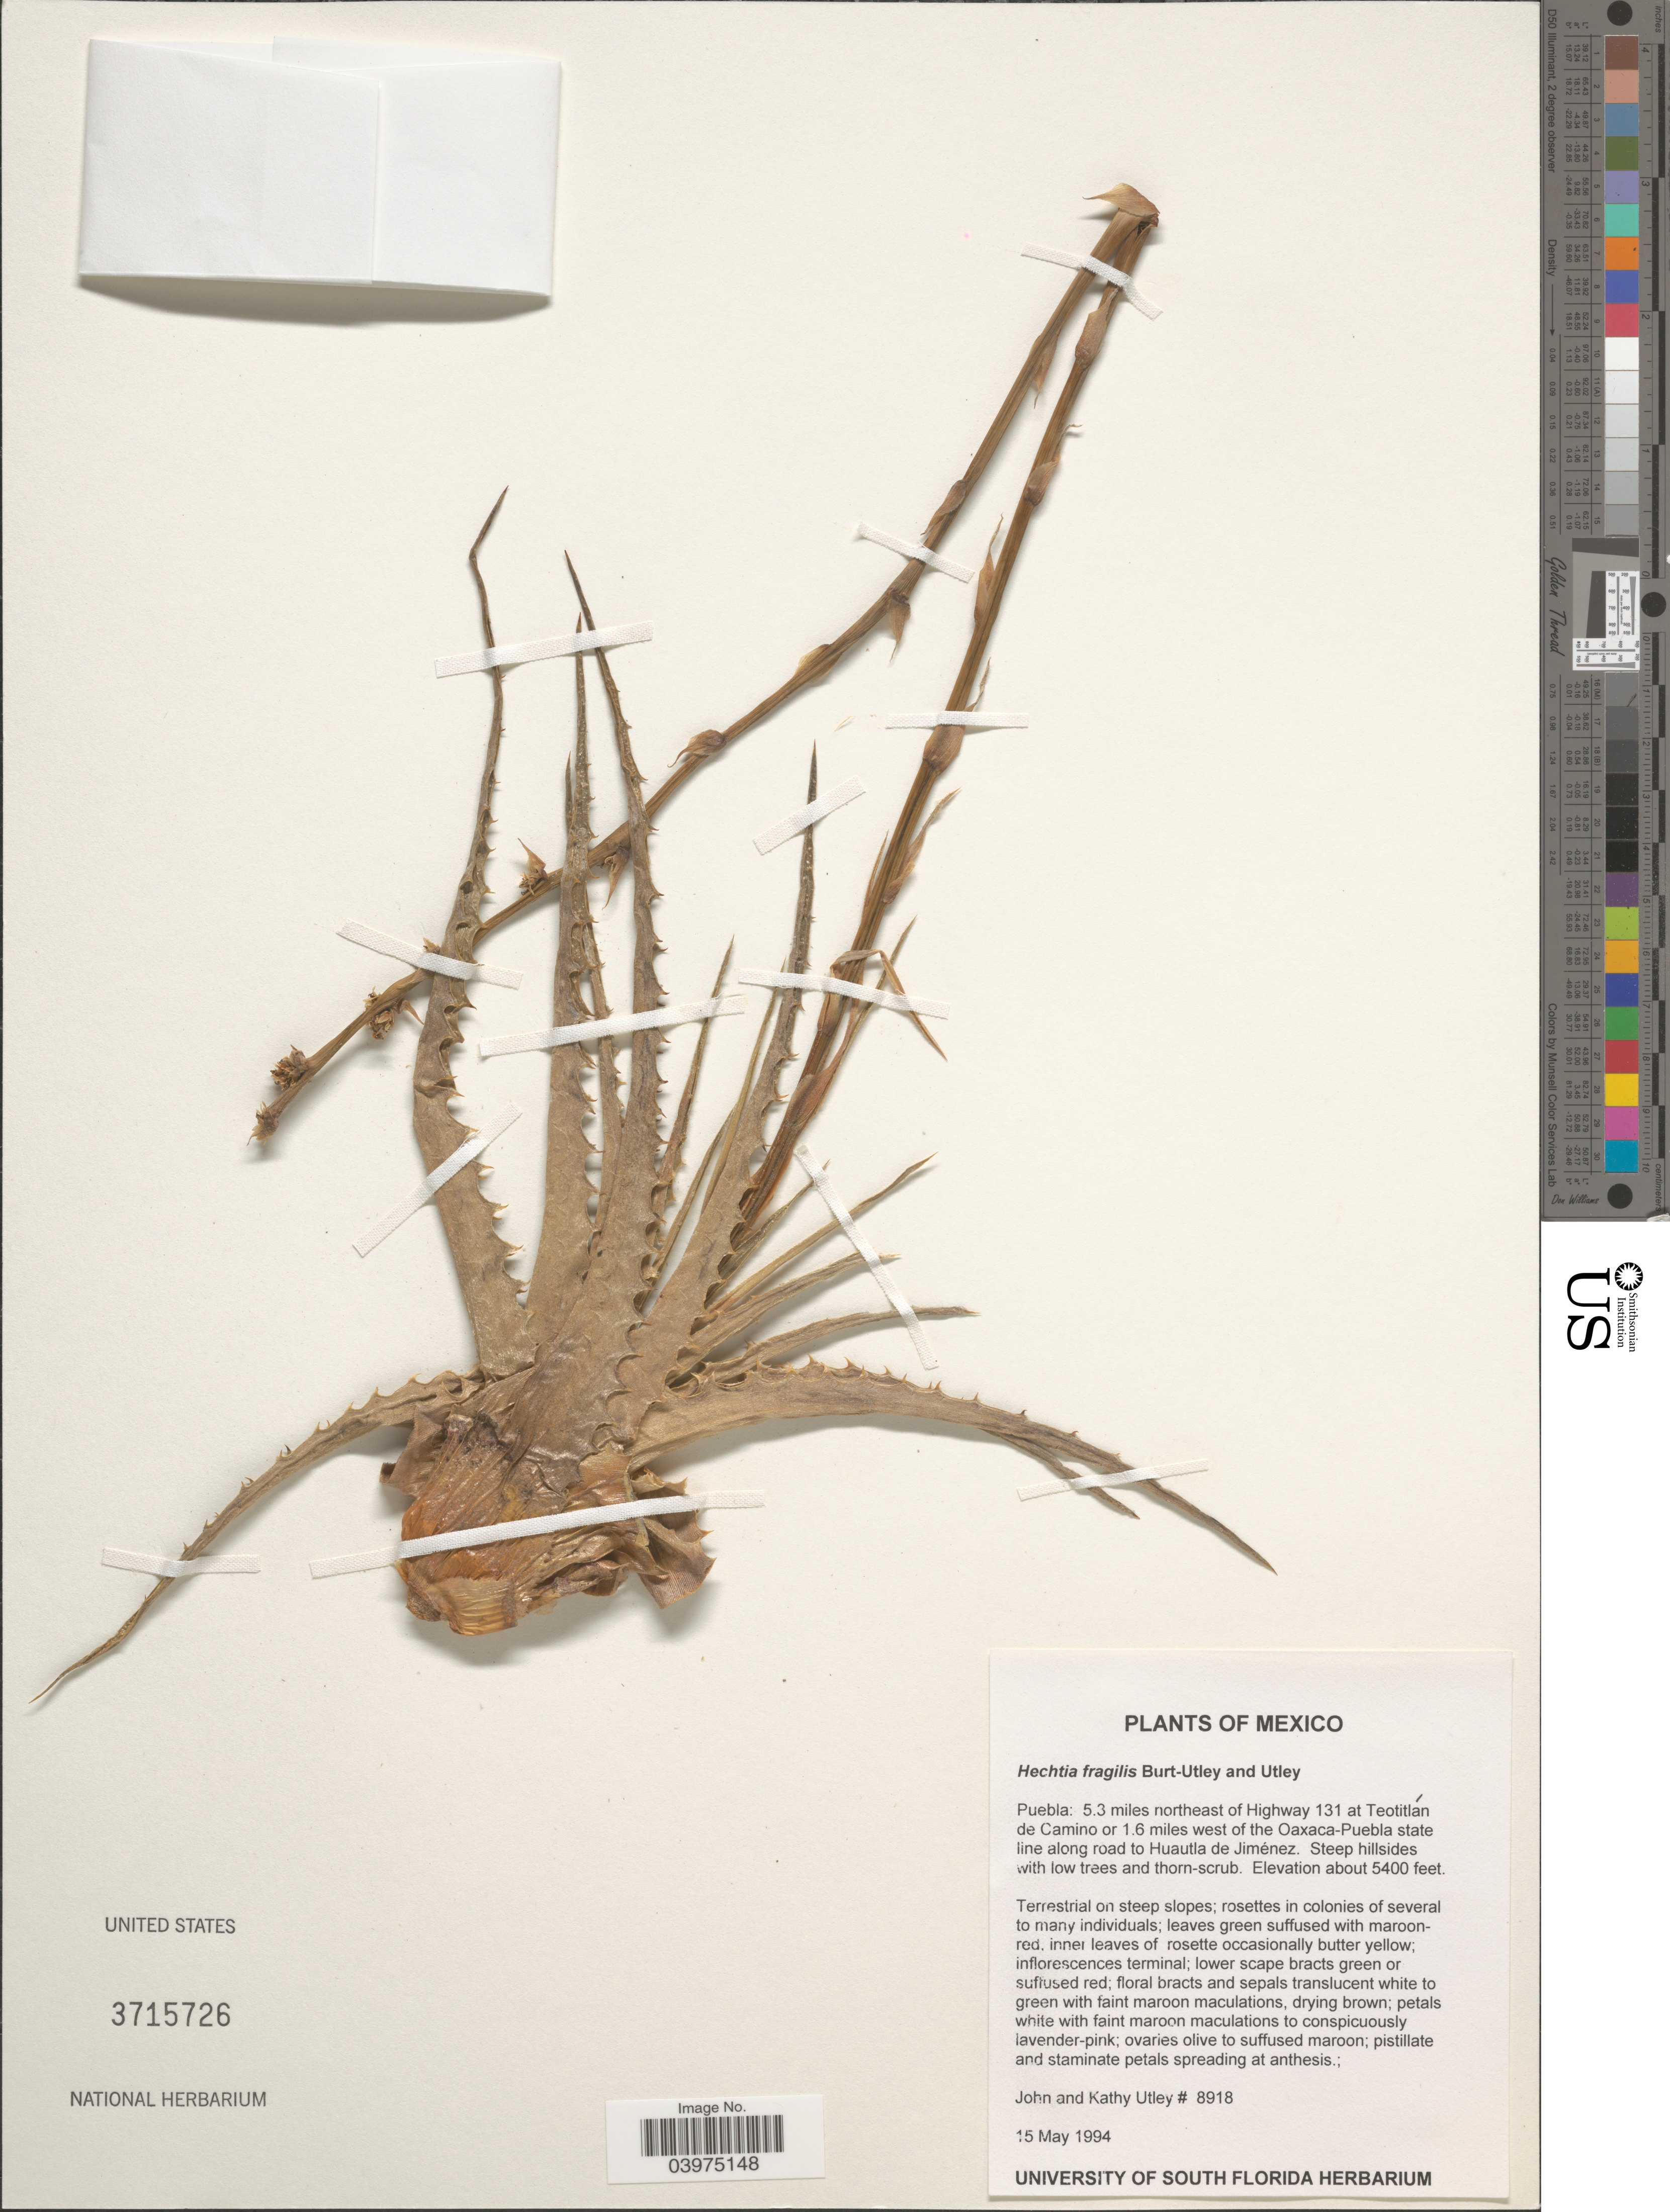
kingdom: Plantae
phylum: Tracheophyta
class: Liliopsida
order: Poales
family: Bromeliaceae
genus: Hechtia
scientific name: Hechtia fragilis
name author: Burt-Utley & Utley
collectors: J. F. Utley & K. Burt-Utley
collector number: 8918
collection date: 1994-05-15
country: Mexico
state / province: Puebla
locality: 5.3 miles northeast of Highway 131 at Teotitlán de Camino or 1.6 miles west of the Oaxaca-Puebla state line along road to Huautla de Jiménez.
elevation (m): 1646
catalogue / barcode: US 3715726